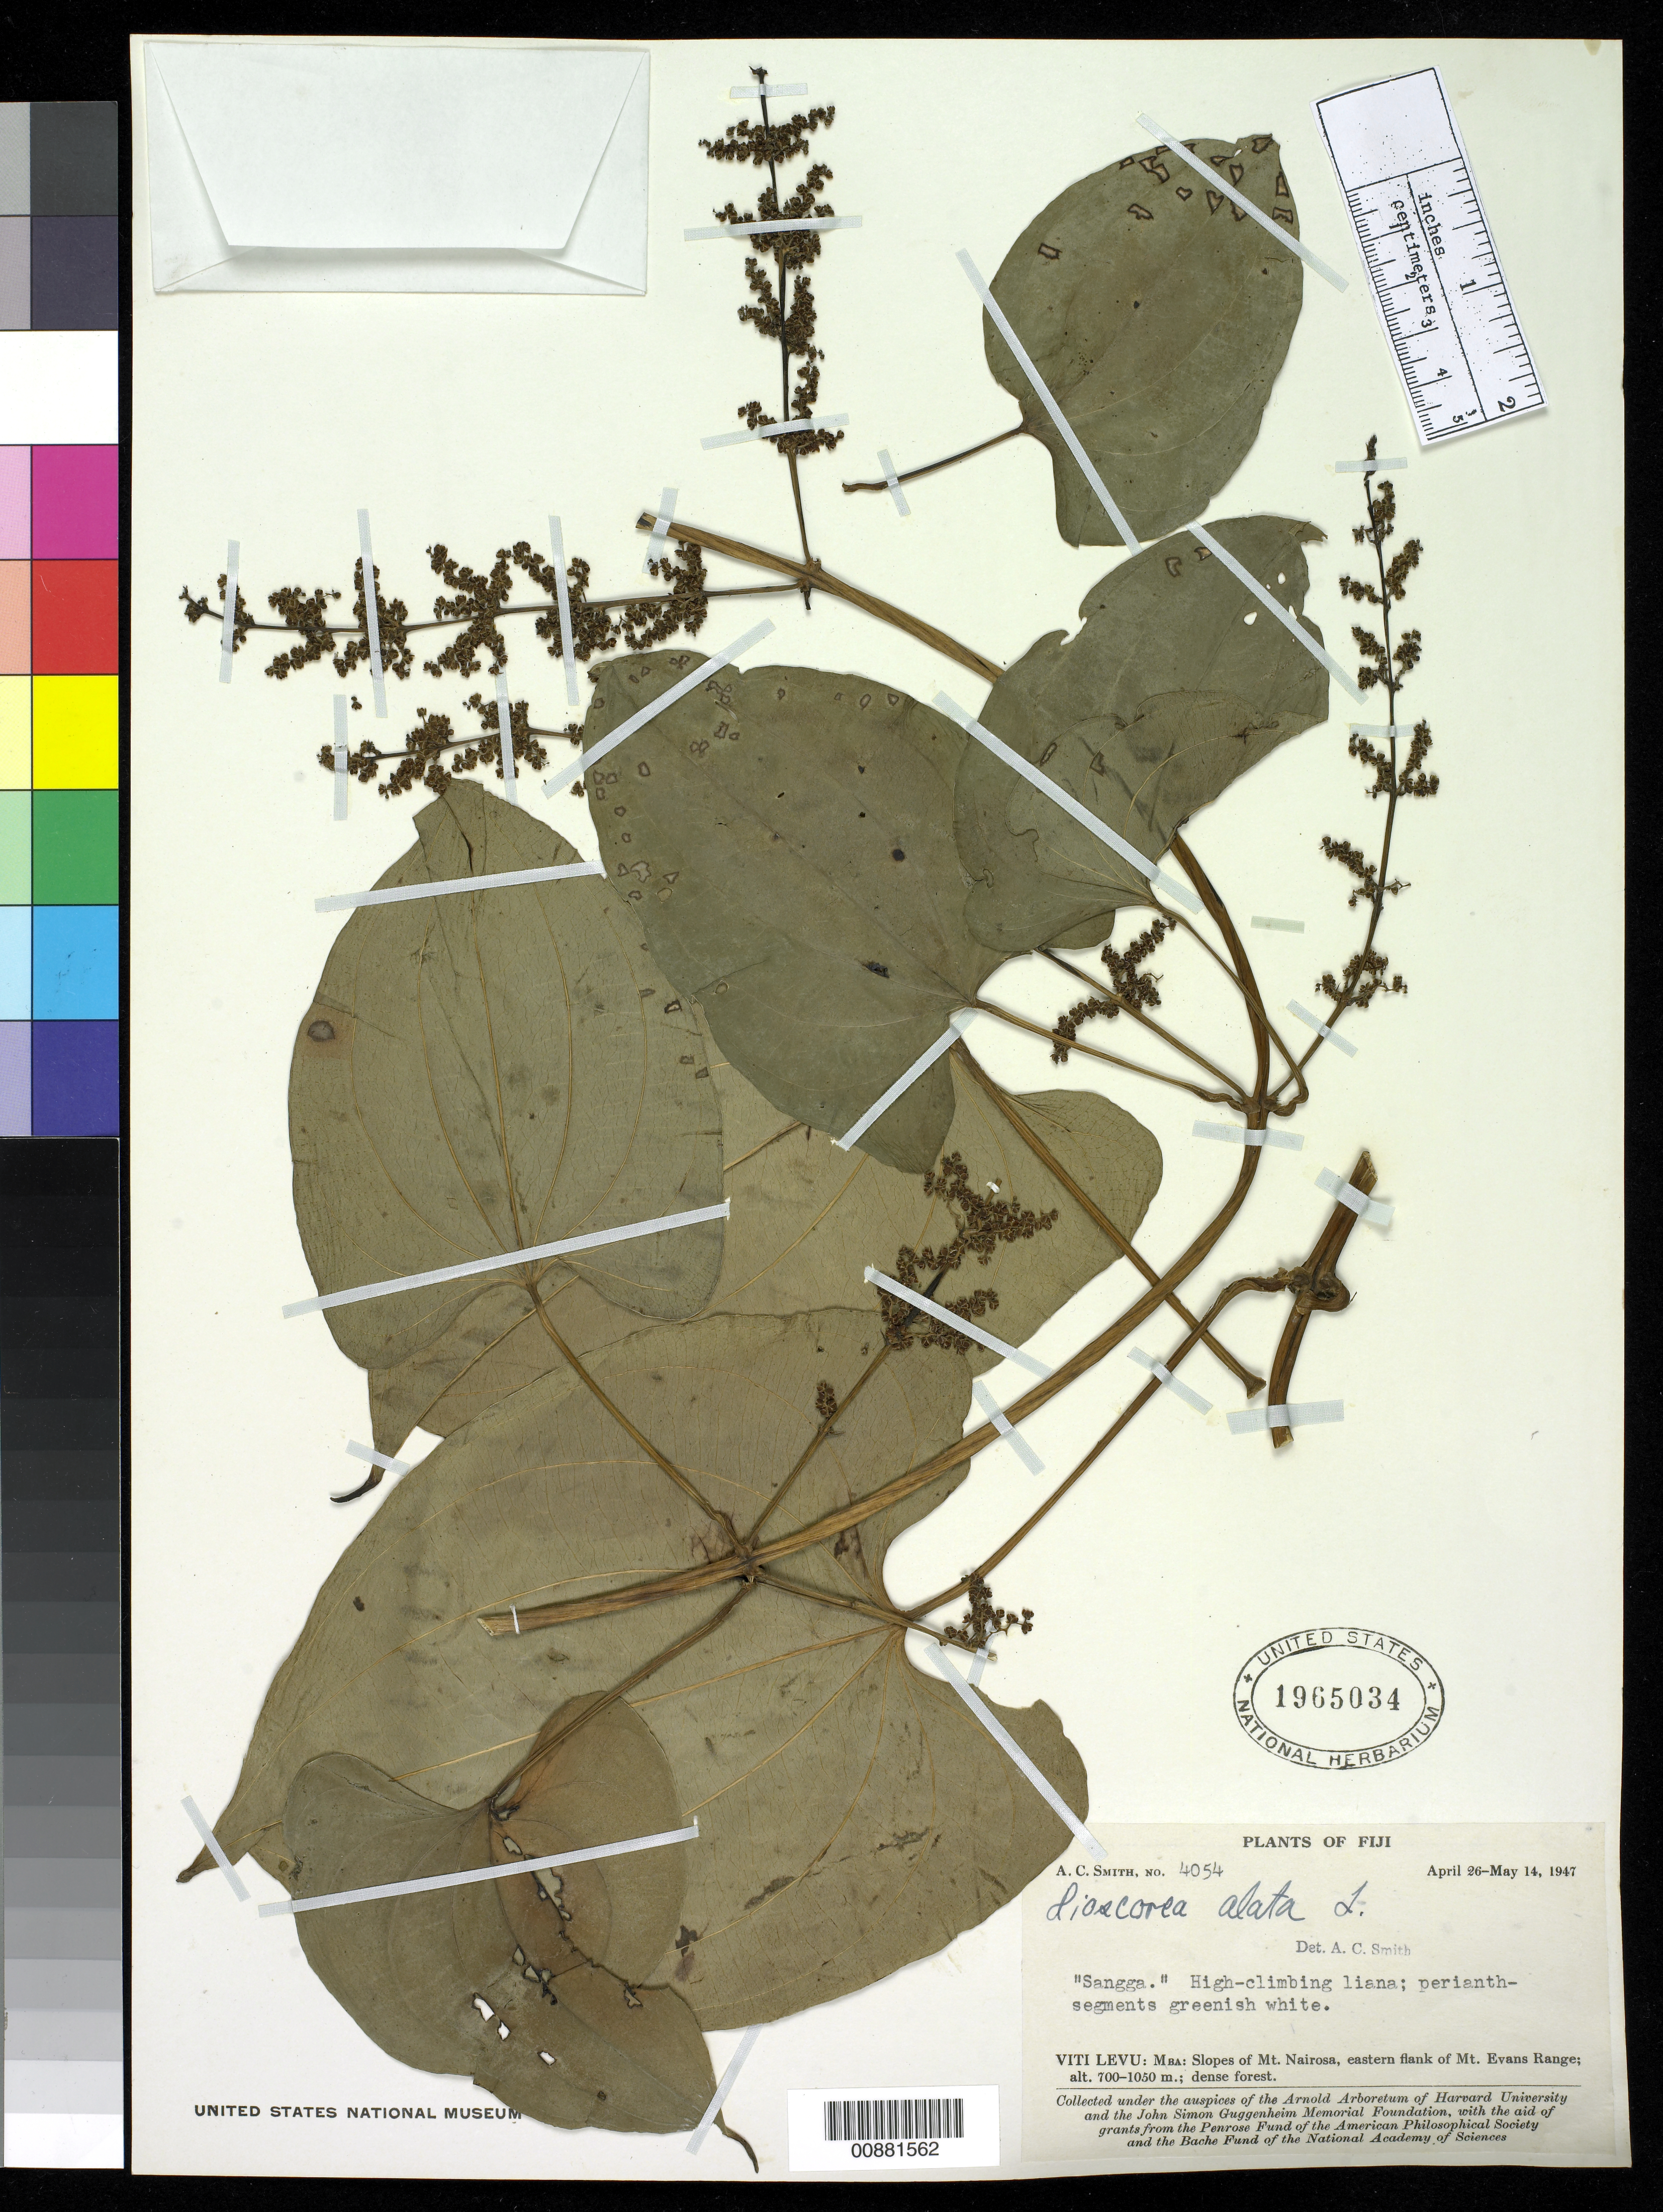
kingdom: Plantae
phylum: Tracheophyta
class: Liliopsida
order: Dioscoreales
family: Dioscoreaceae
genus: Dioscorea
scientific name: Dioscorea alata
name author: L.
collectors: C. A. Smith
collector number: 4054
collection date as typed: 26 Apr 1947 to 14 May 1947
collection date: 1947-04-26/1947-05-14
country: Fiji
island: Viti Levu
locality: Mba, slopes of Mt. Nairosa, eastern flank of Mt. Evans Range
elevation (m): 700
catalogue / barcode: US 1965034